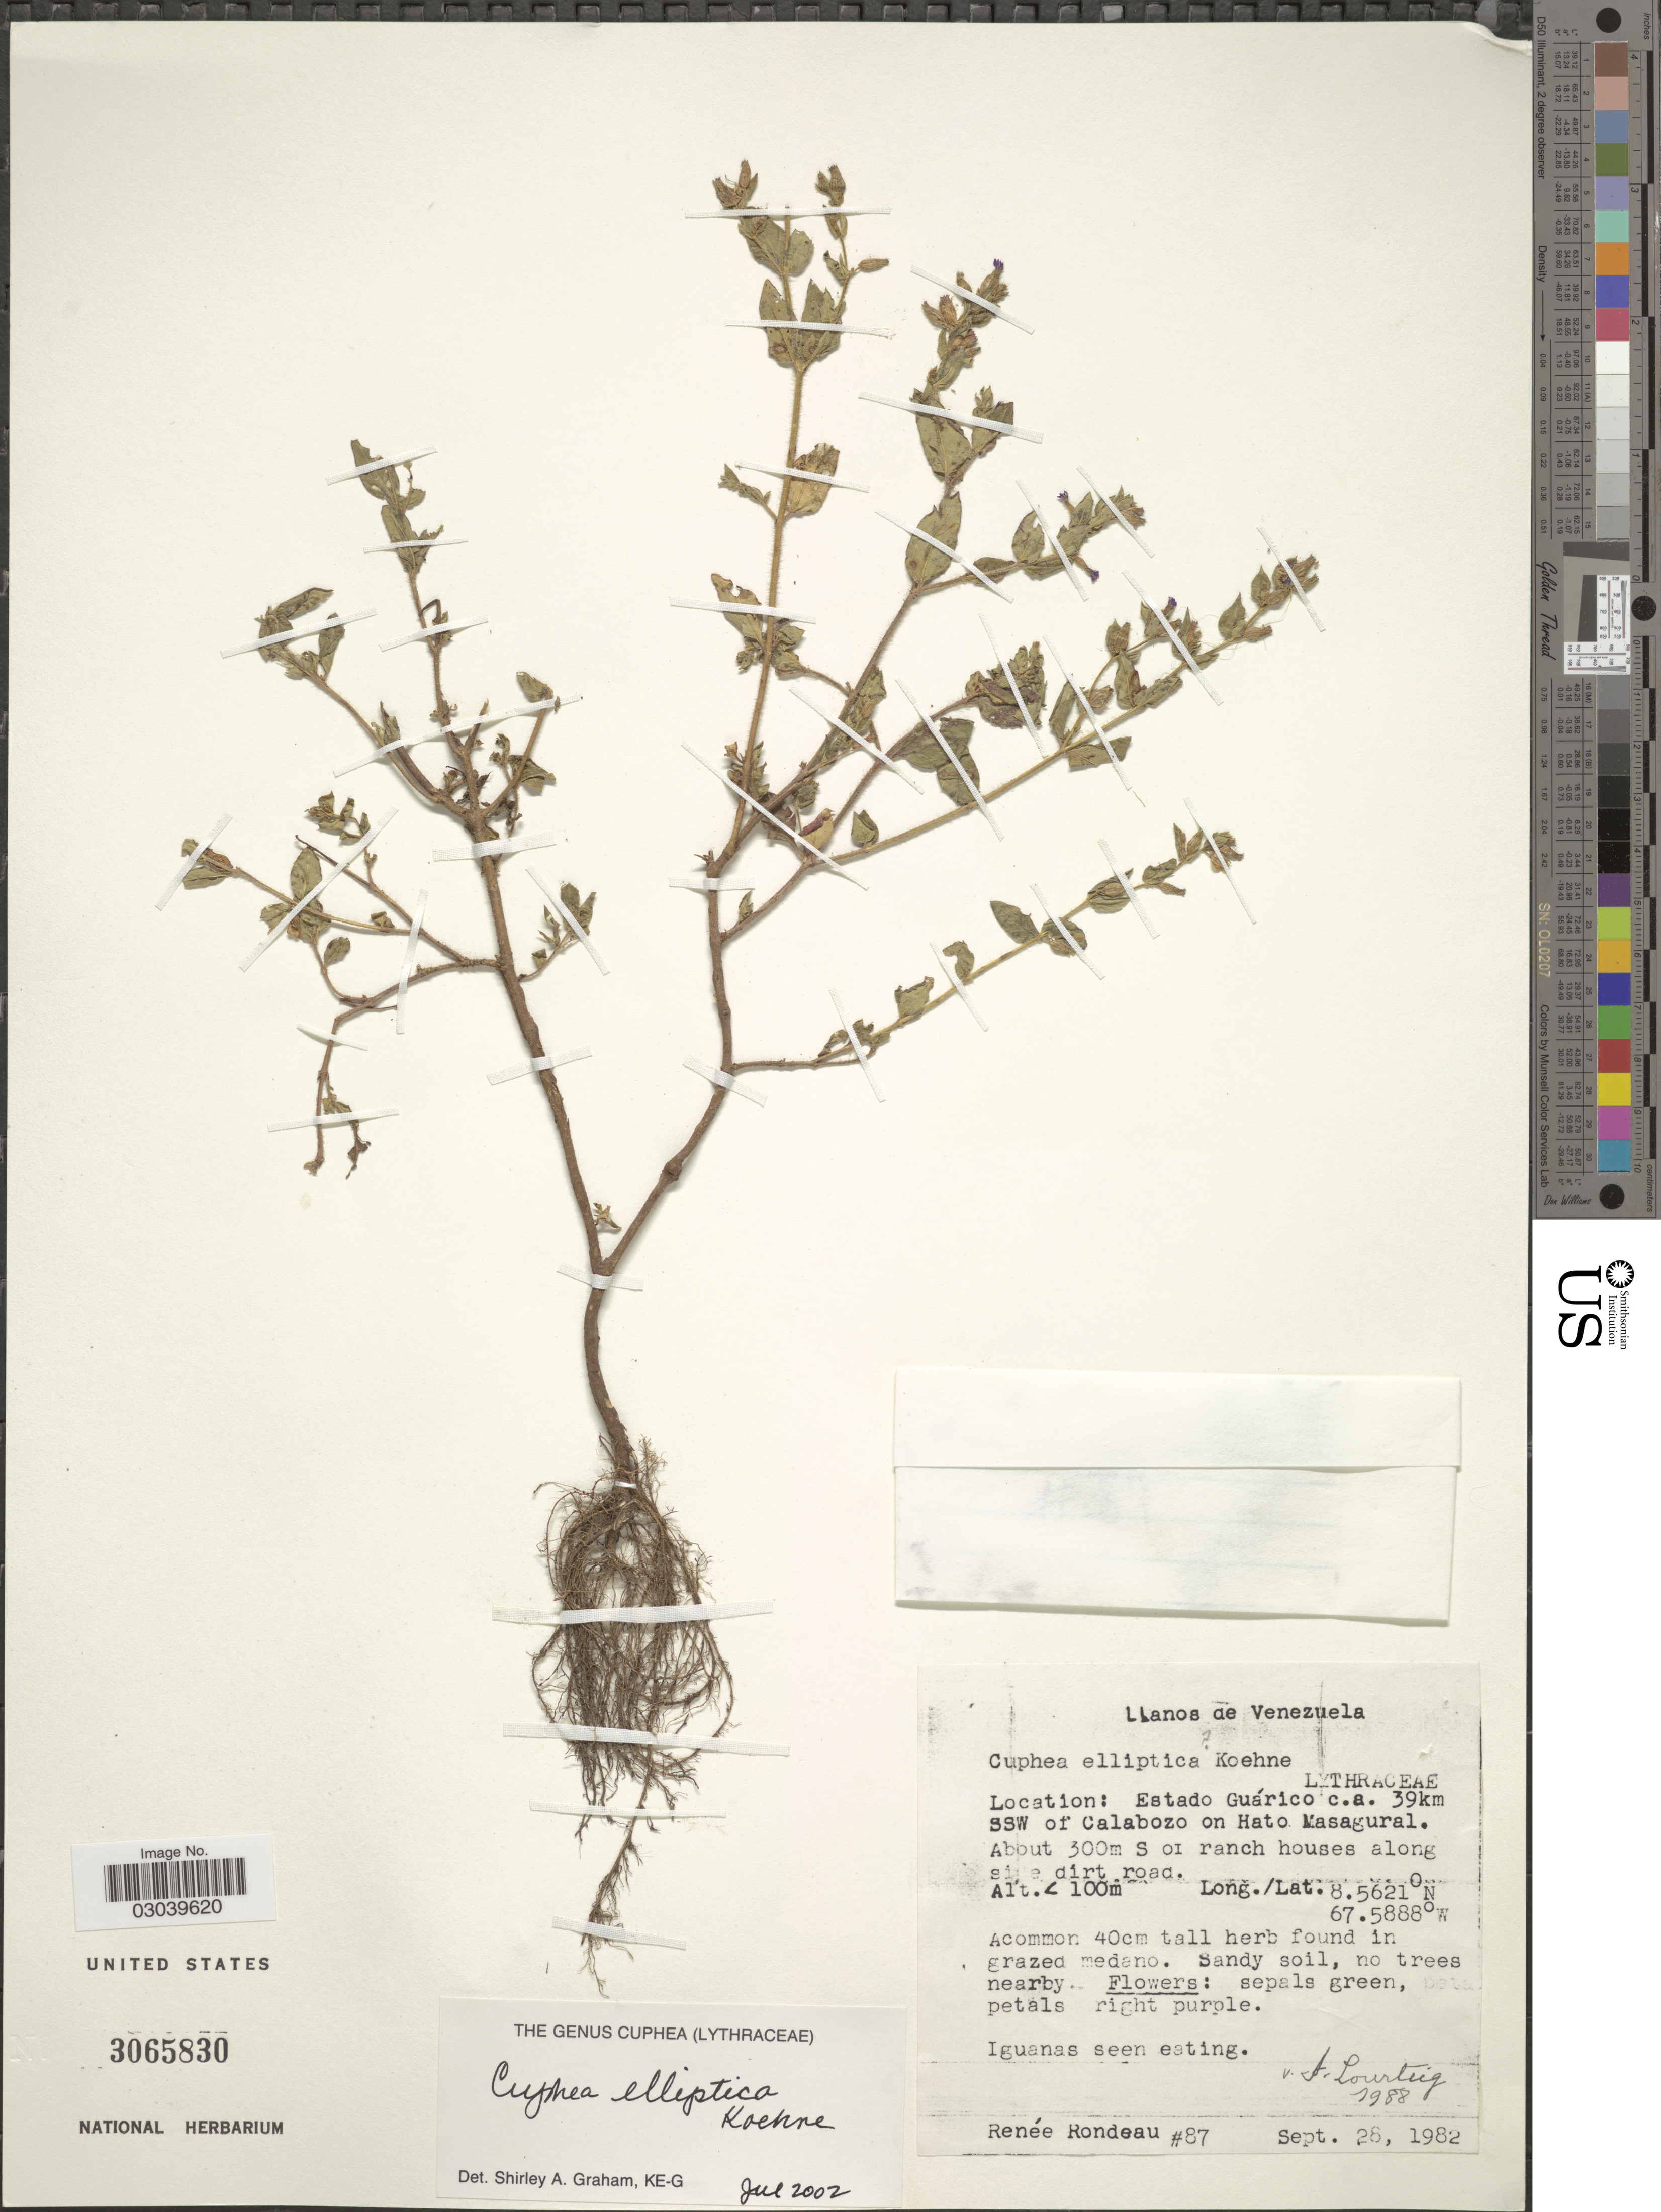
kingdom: Plantae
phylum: Tracheophyta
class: Magnoliopsida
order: Myrtales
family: Lythraceae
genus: Cuphea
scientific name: Cuphea elliptica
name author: Koehne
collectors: R. Rondeau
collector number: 87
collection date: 1982-09-28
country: Venezuela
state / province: Guárico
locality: C.a. 39 km SSW of Calabozo on Hato Masagural. About 300 m S of ranch houses along side dirt road.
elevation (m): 100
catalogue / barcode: US 3065830